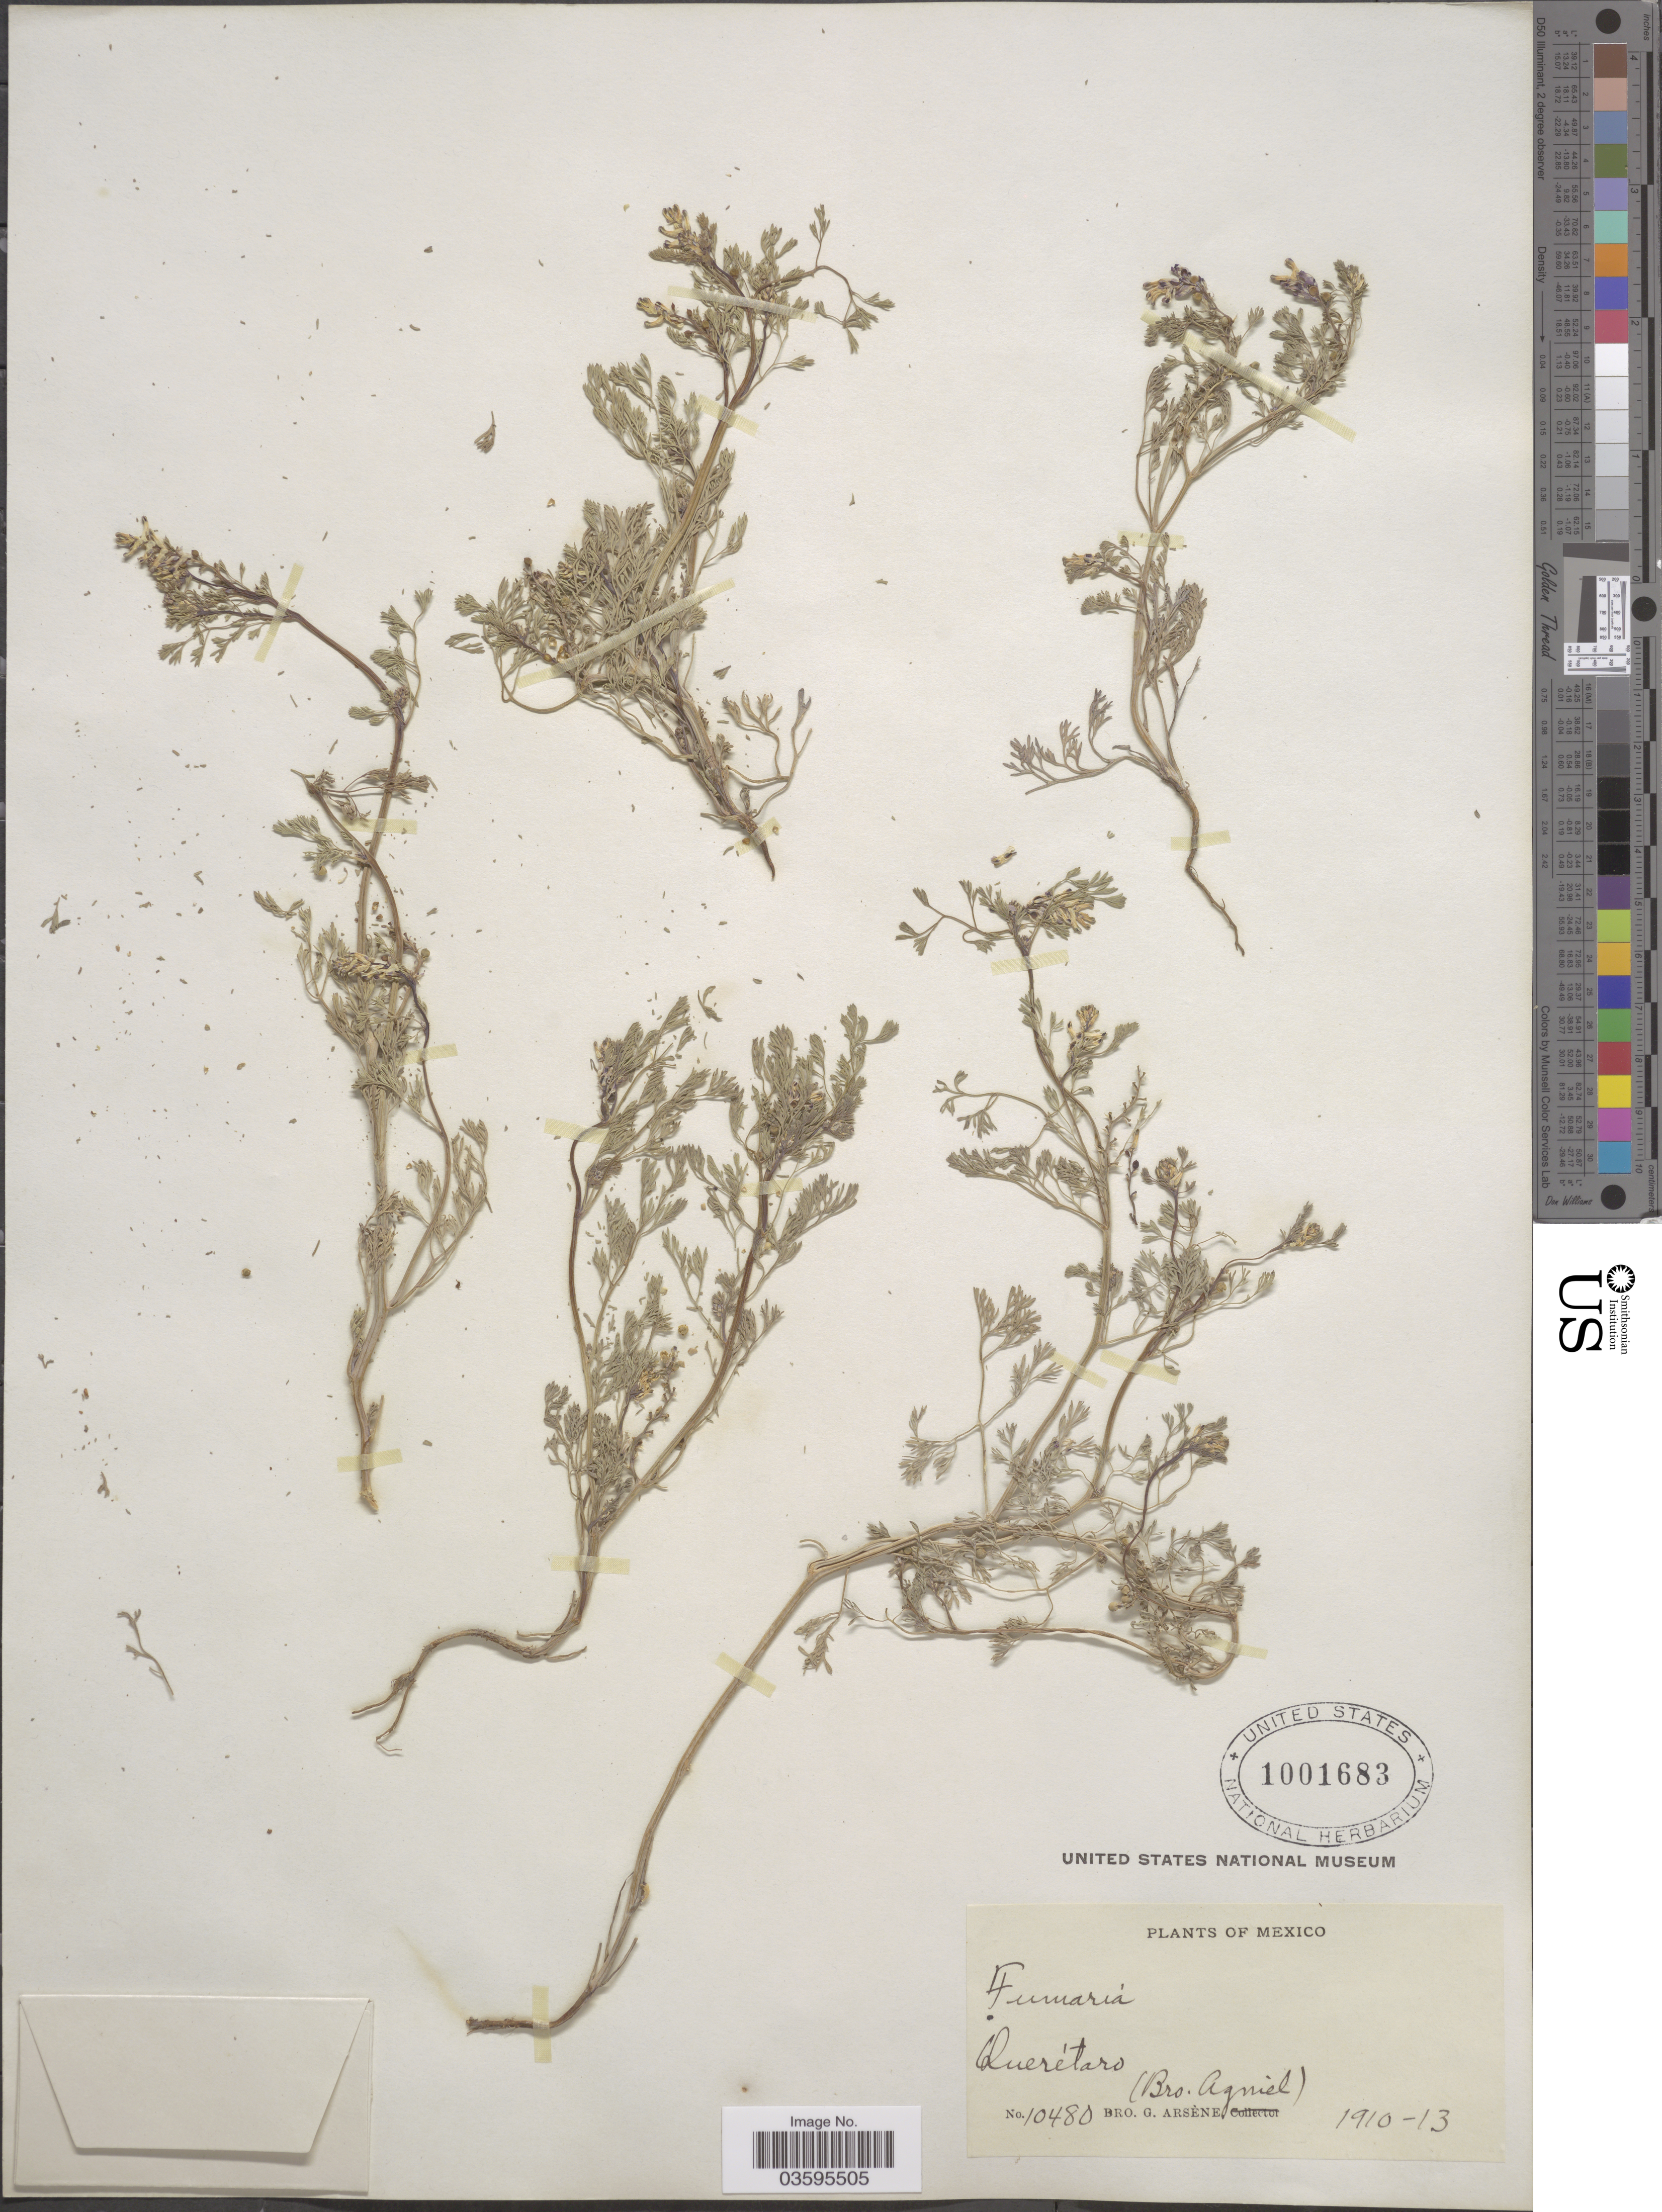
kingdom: Plantae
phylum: Tracheophyta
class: Magnoliopsida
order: Ranunculales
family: Papaveraceae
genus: Fumaria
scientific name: Fumaria sp.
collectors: Bro. G. Arsène & Bro. Agniel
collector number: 10480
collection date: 1910/1913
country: Mexico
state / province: Querétaro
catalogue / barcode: US 1001683